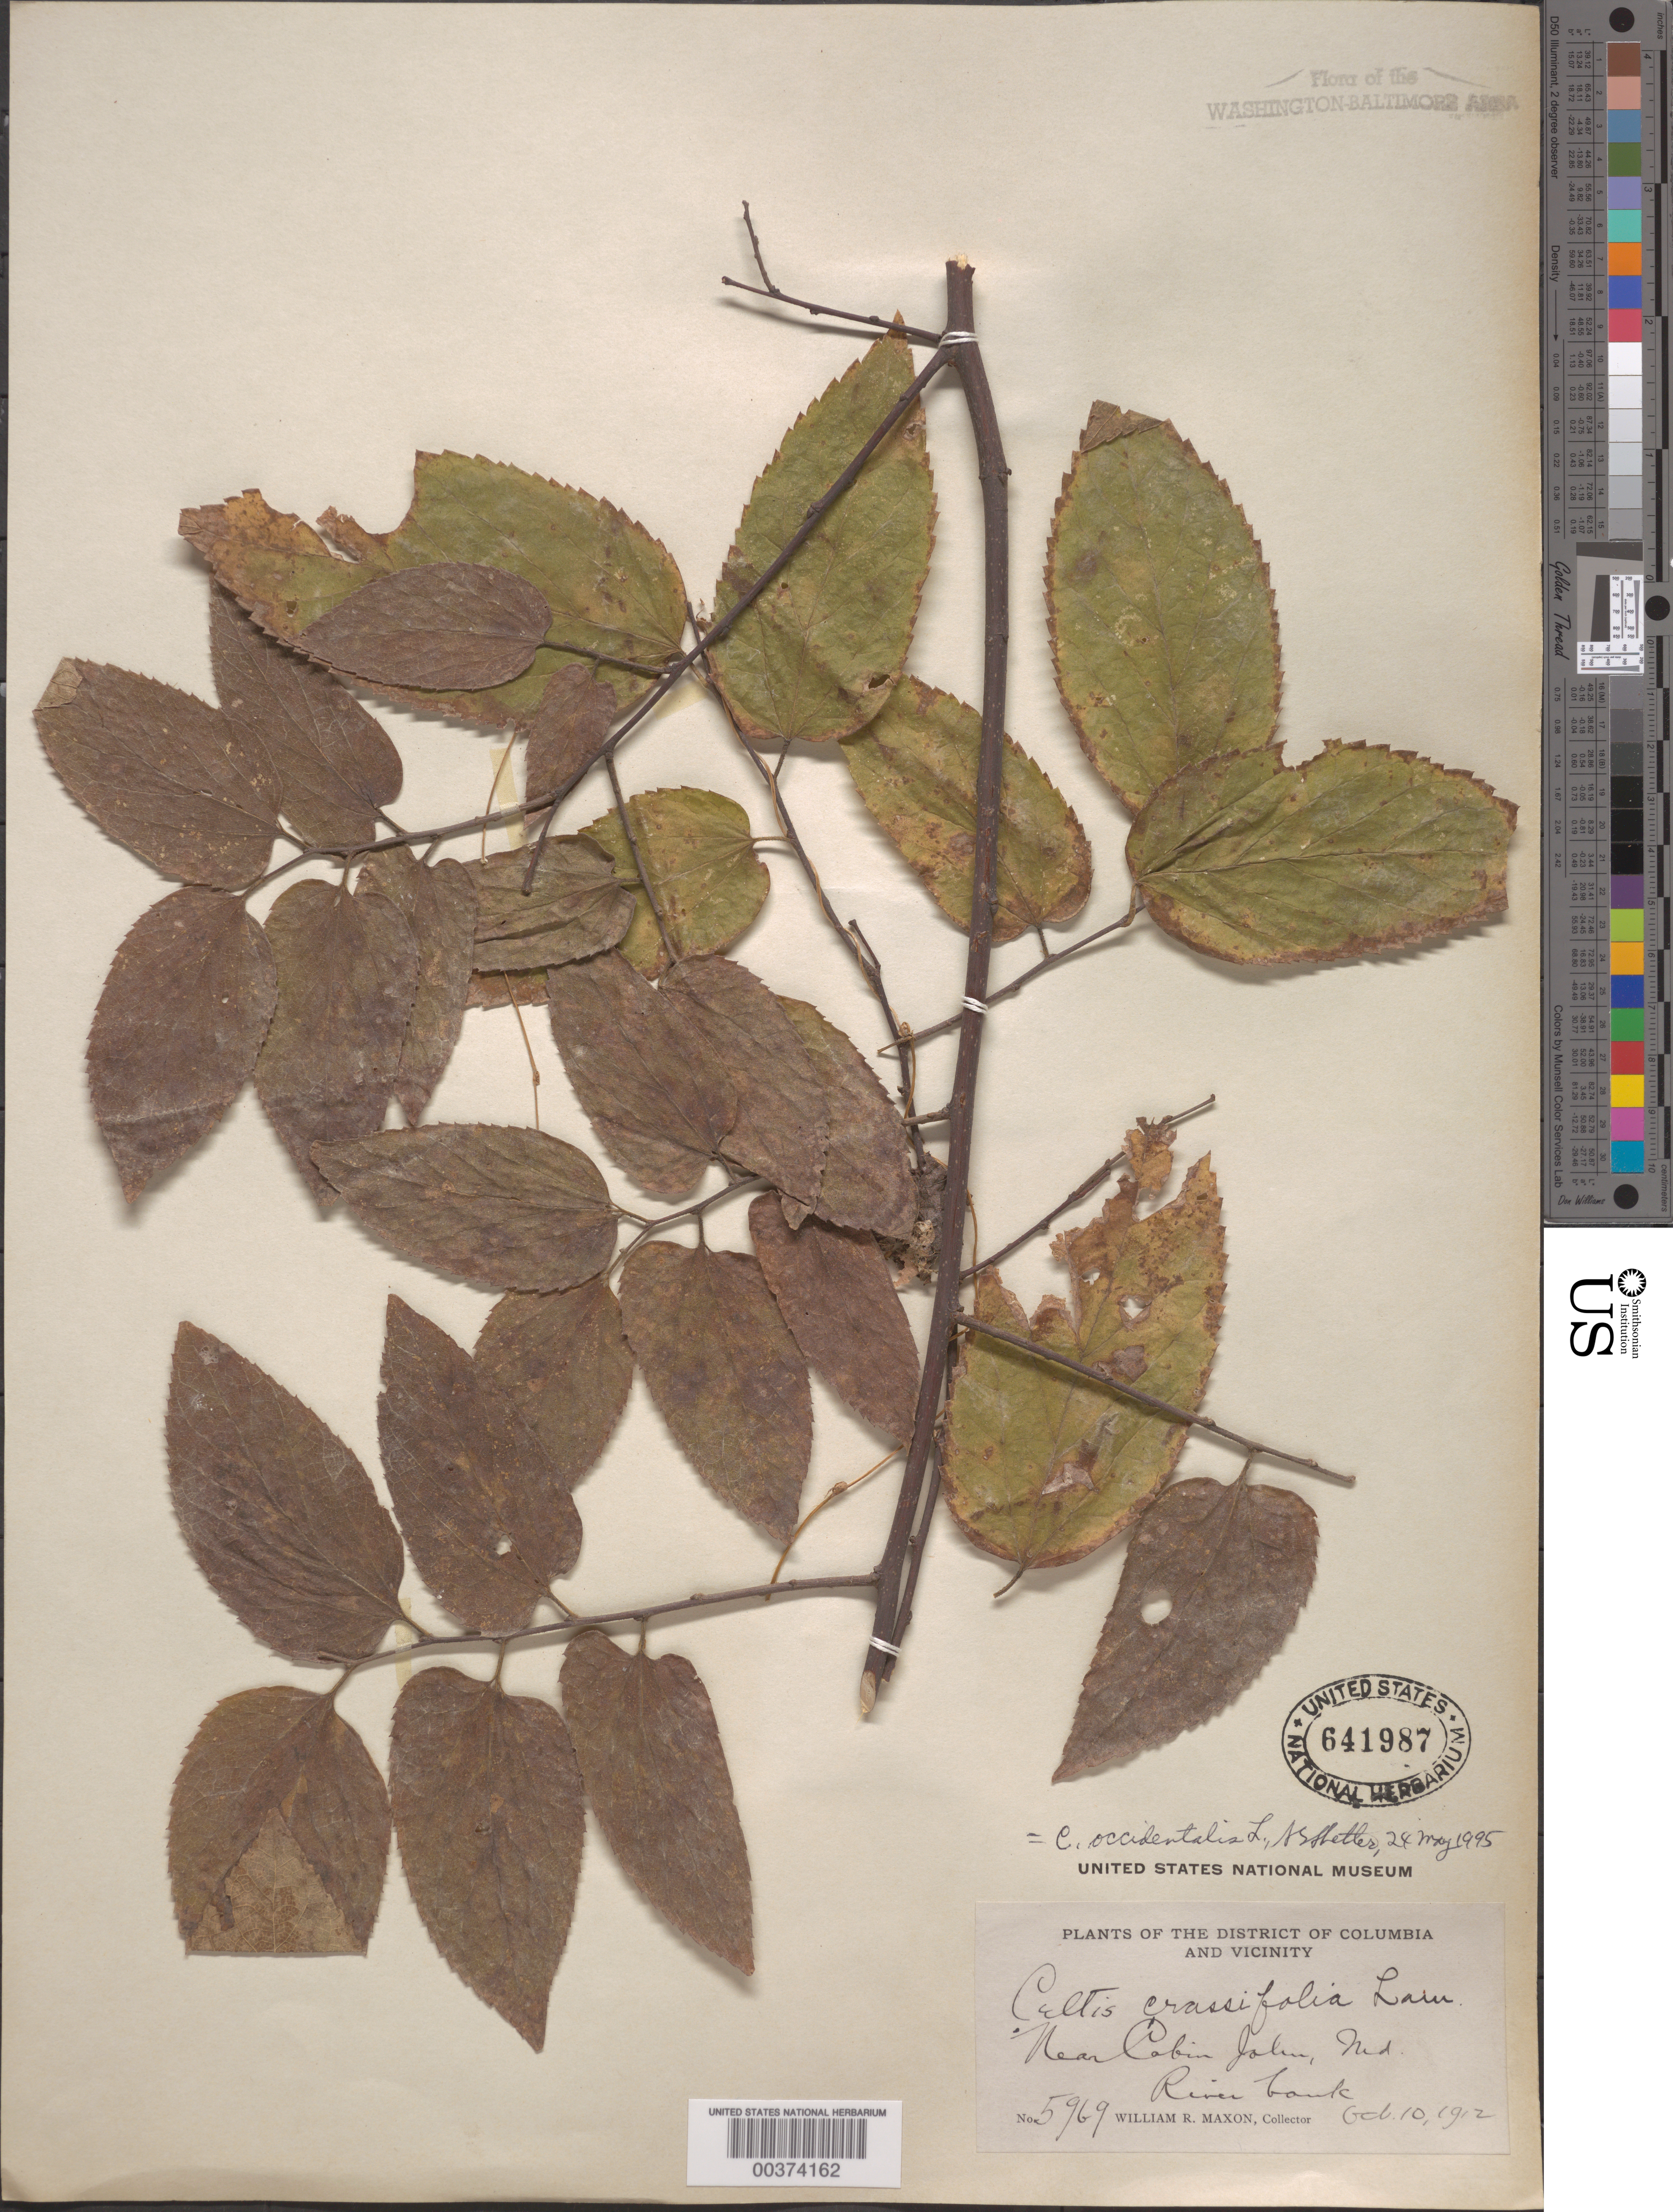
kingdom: Plantae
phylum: Tracheophyta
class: Magnoliopsida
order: Rosales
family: Cannabaceae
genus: Celtis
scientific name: Celtis occidentalis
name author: L.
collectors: W. R. Maxon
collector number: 5969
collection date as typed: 10 Oct 1912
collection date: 1912-10-10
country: United States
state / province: Maryland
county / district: Montgomery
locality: Cabin John vicinity, river bank C. & O. Canal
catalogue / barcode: US 641987